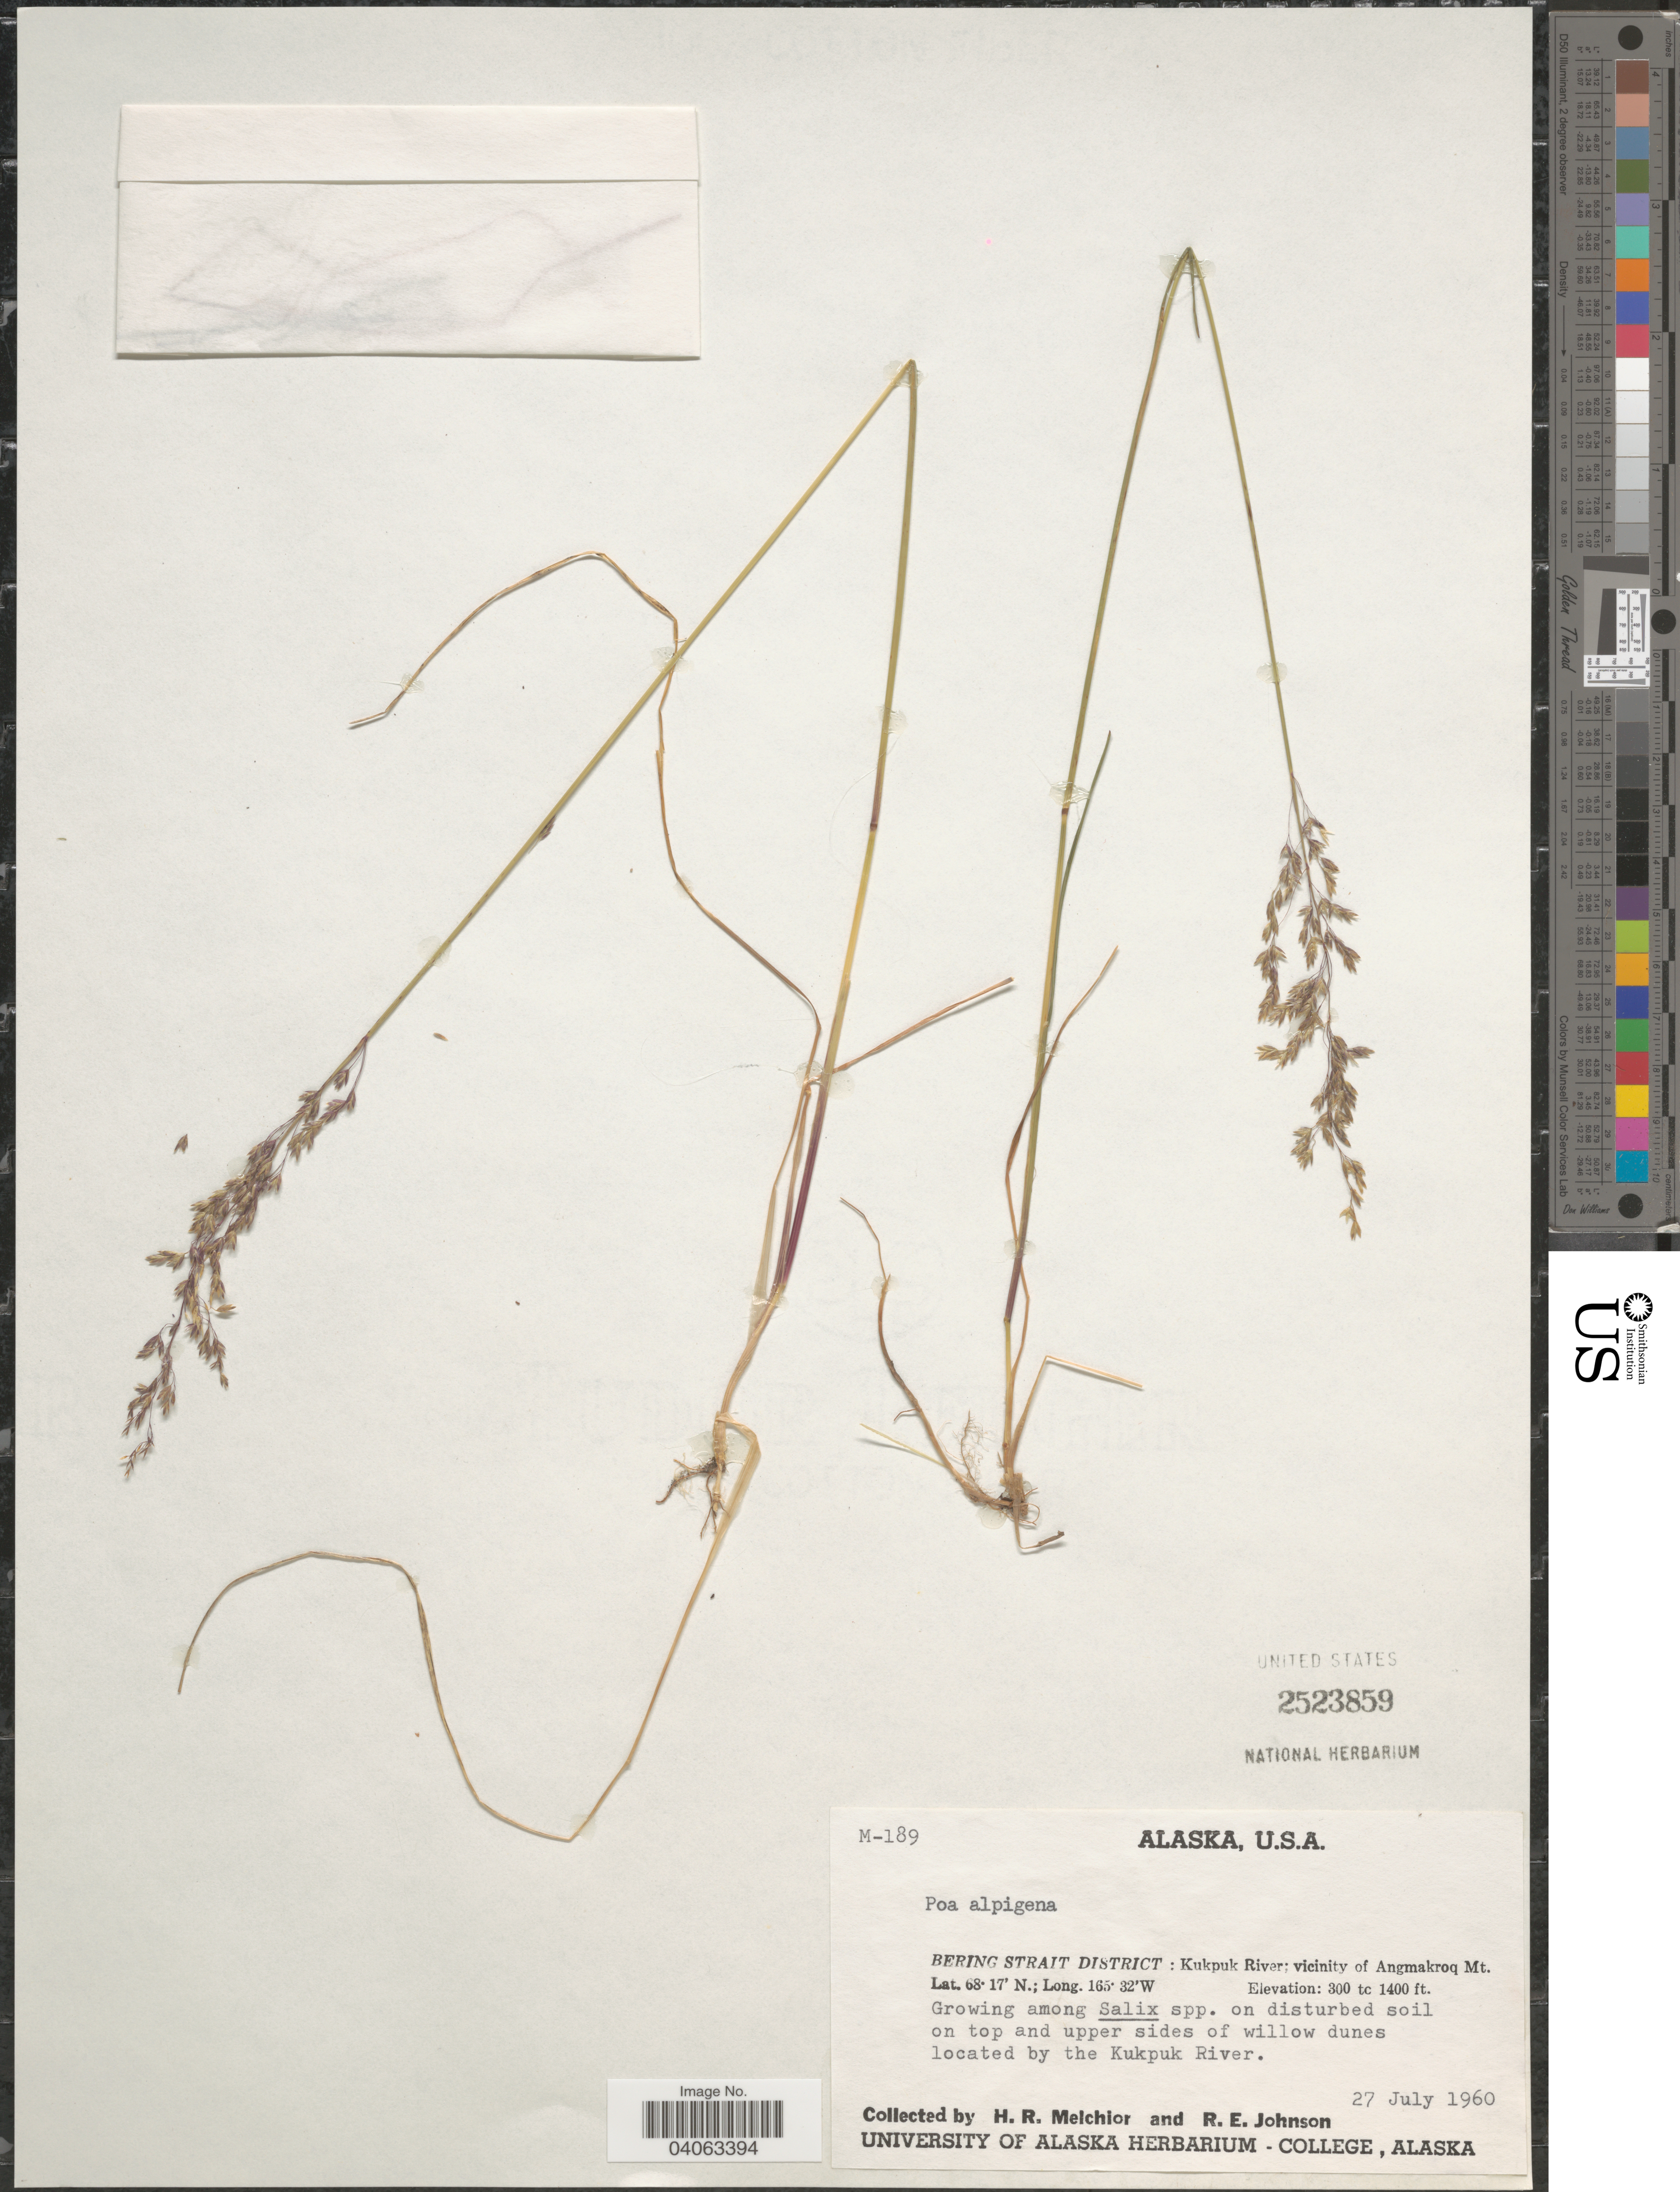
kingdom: Plantae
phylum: Tracheophyta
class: Liliopsida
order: Poales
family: Poaceae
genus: Poa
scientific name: Poa pratensis subsp. alpigena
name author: (Lindm.) Hiitonen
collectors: H. R. Melchior & R. Johnson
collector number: M-189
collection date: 1960-07-27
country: United States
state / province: Alaska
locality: Bering Strait District: Kukpuk River; vicinity of Angmakroq Mt.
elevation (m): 91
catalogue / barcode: US 2523859